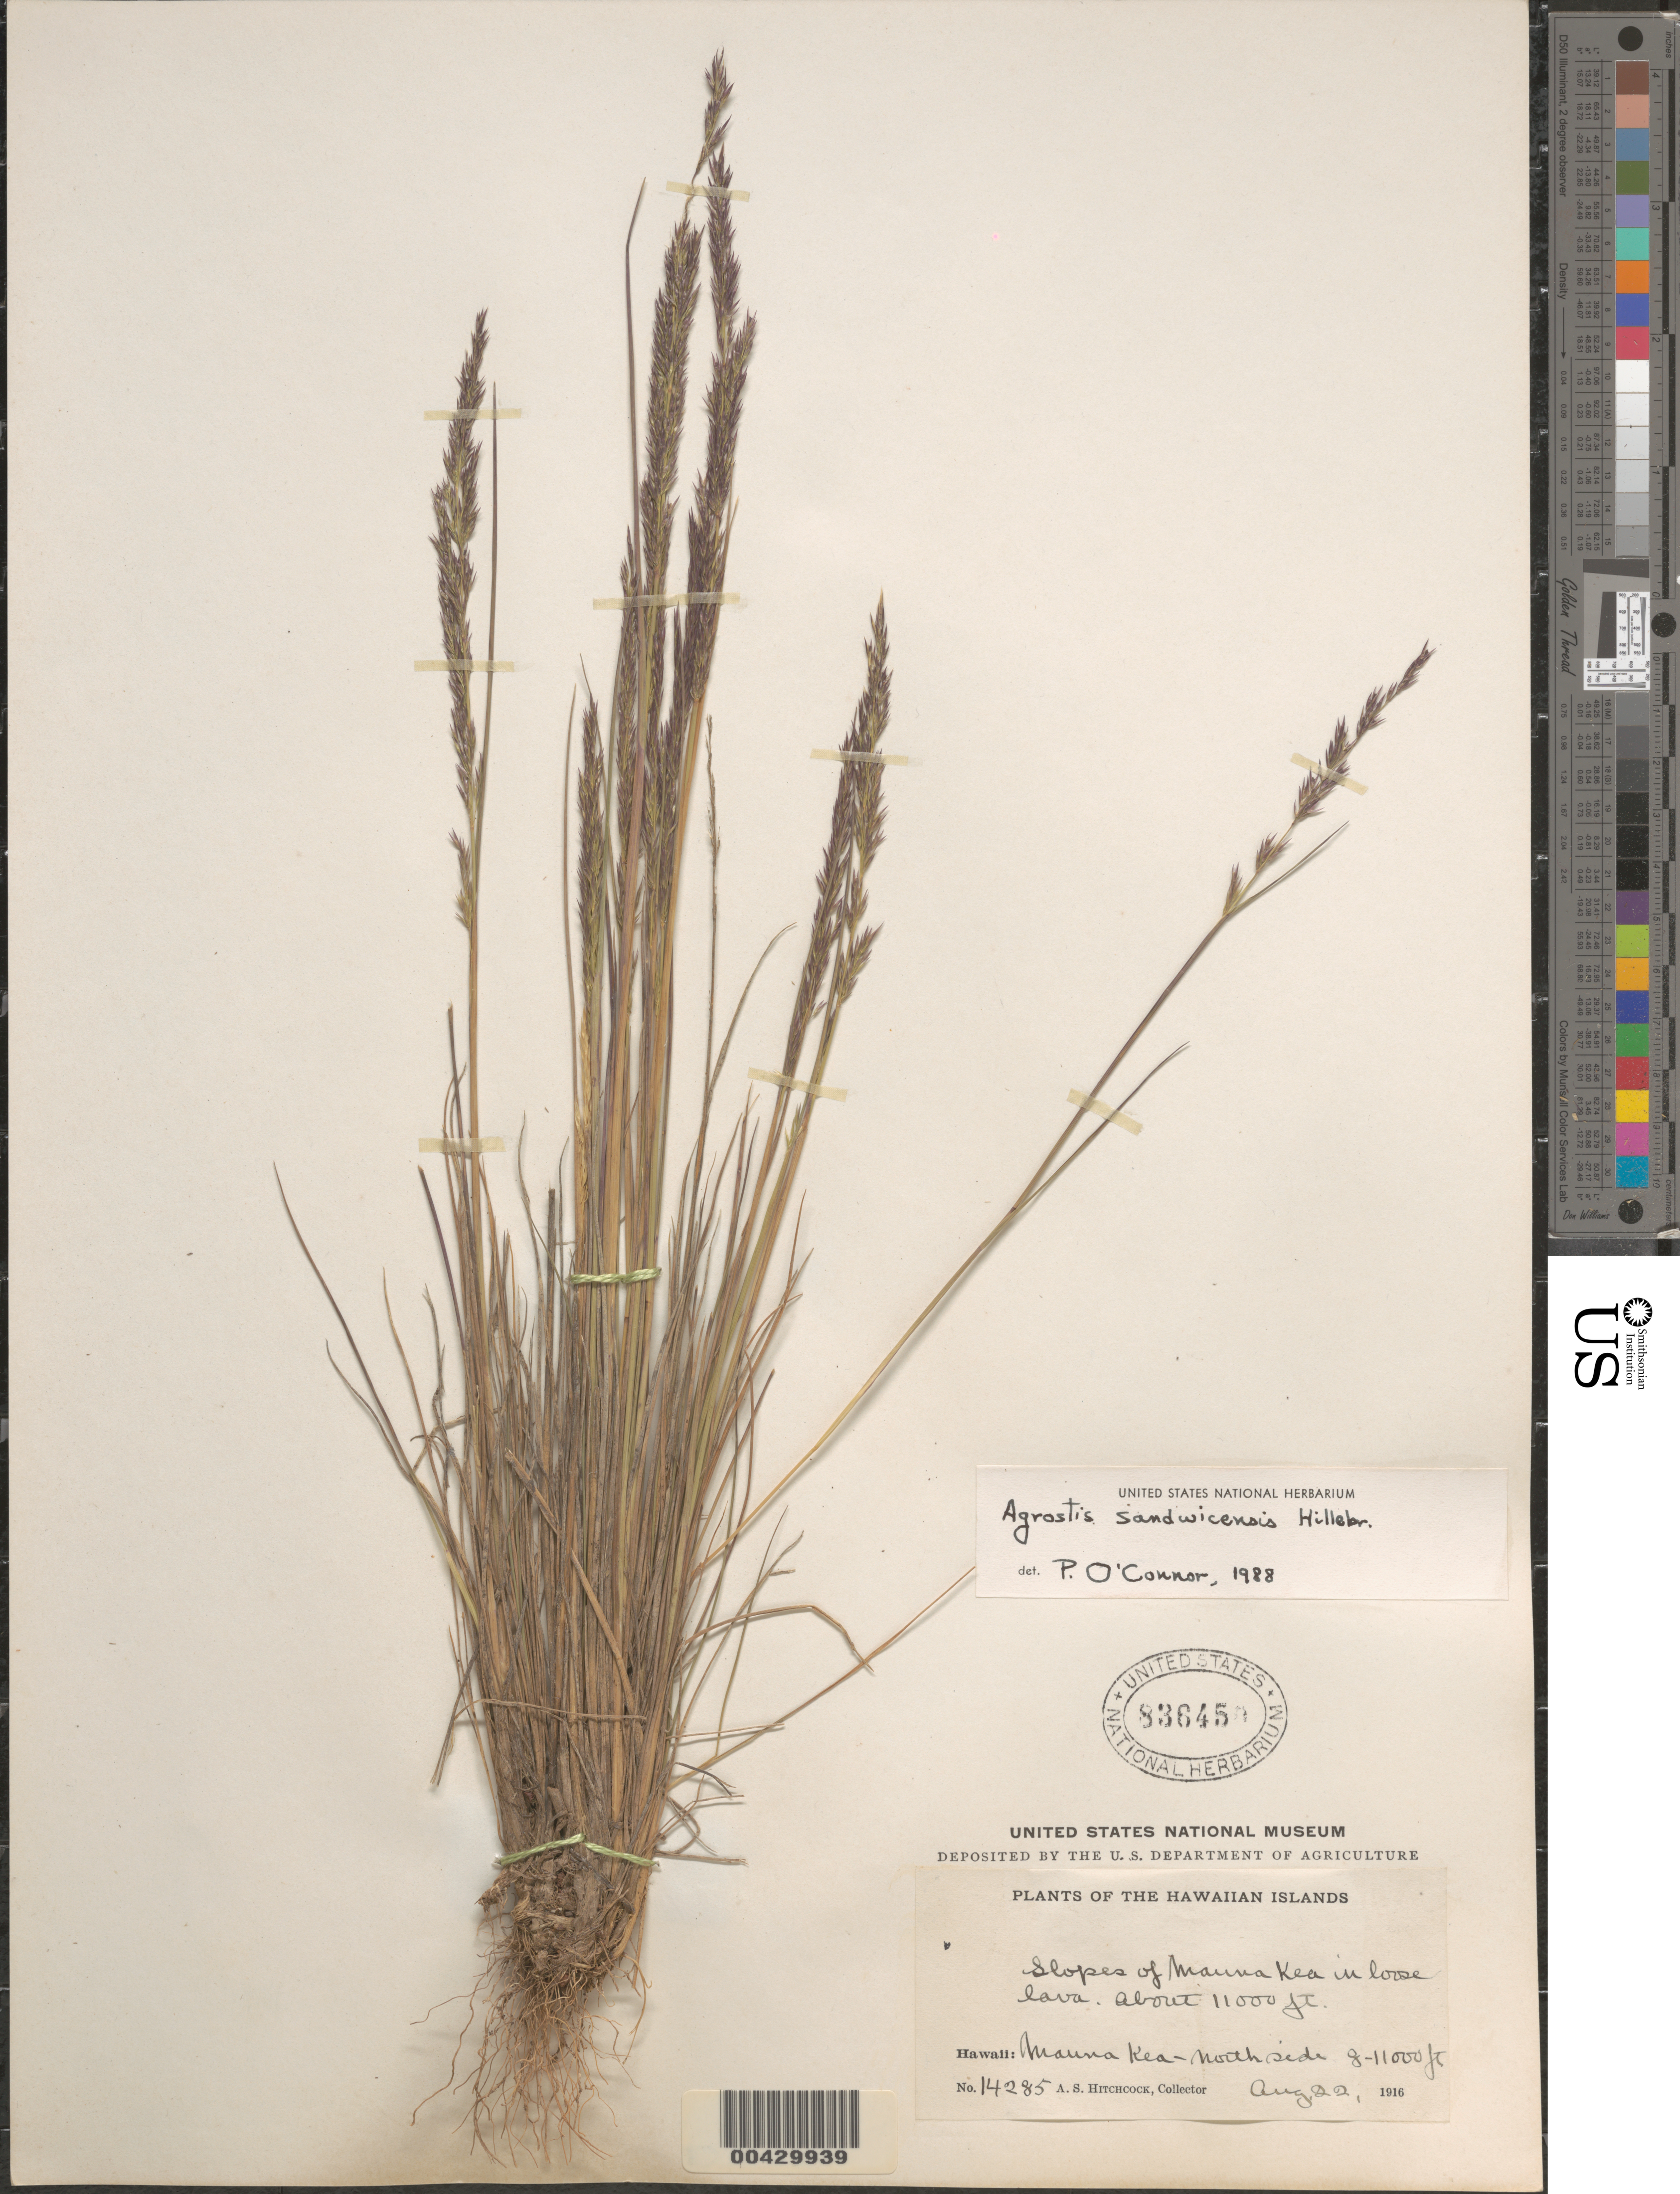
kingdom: Plantae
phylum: Tracheophyta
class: Liliopsida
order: Poales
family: Poaceae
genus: Agrostis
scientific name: Agrostis sandwicensis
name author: Hillebr.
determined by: O'Connor, P.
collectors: A. S. Hitchcock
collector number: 14285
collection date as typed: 22 Aug 1916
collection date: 1916-08-22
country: United States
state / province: Hawaii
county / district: Hawaii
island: Hawaii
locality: Slopes of Mauna Kea in loose lava, N side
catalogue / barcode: US 836450